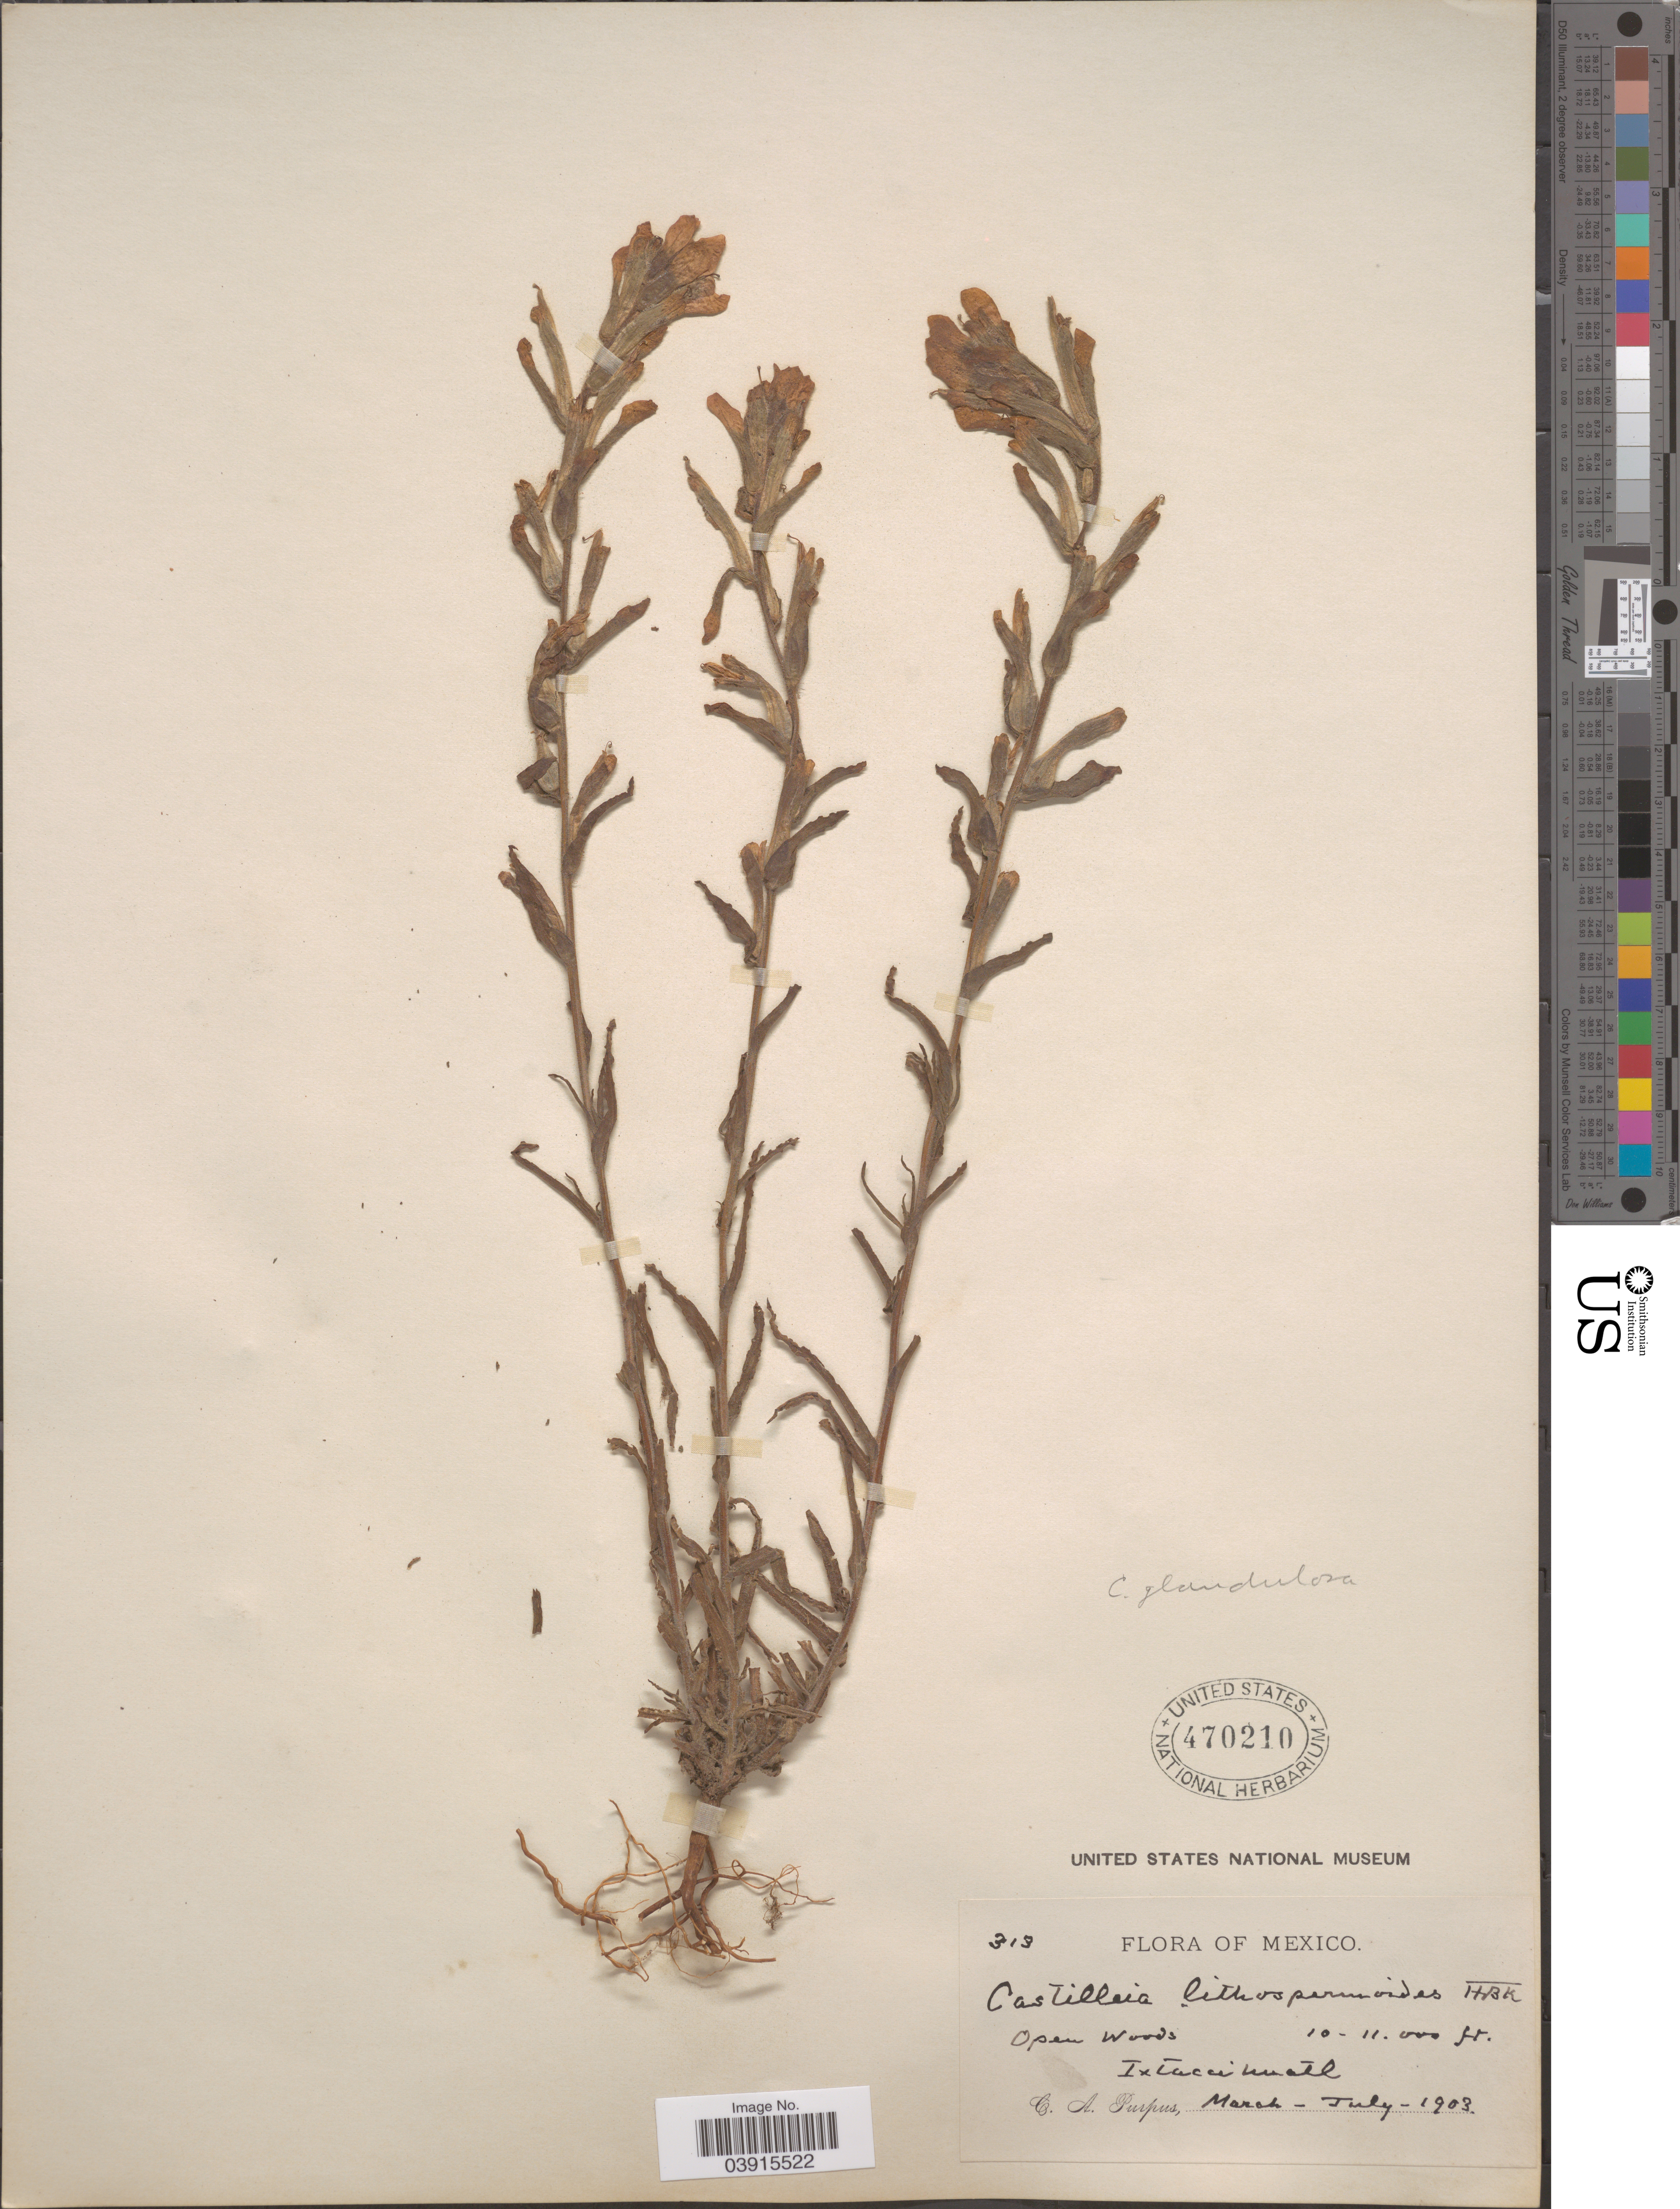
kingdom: Plantae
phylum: Tracheophyta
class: Magnoliopsida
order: Lamiales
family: Orobanchaceae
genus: Castilleja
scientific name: Castilleja scorzonerifolia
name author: Kunth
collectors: C. A. Purpus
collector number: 313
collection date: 1903-03/1903-07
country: Mexico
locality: Ixtaccihuatl.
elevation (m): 3048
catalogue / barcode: US 470210